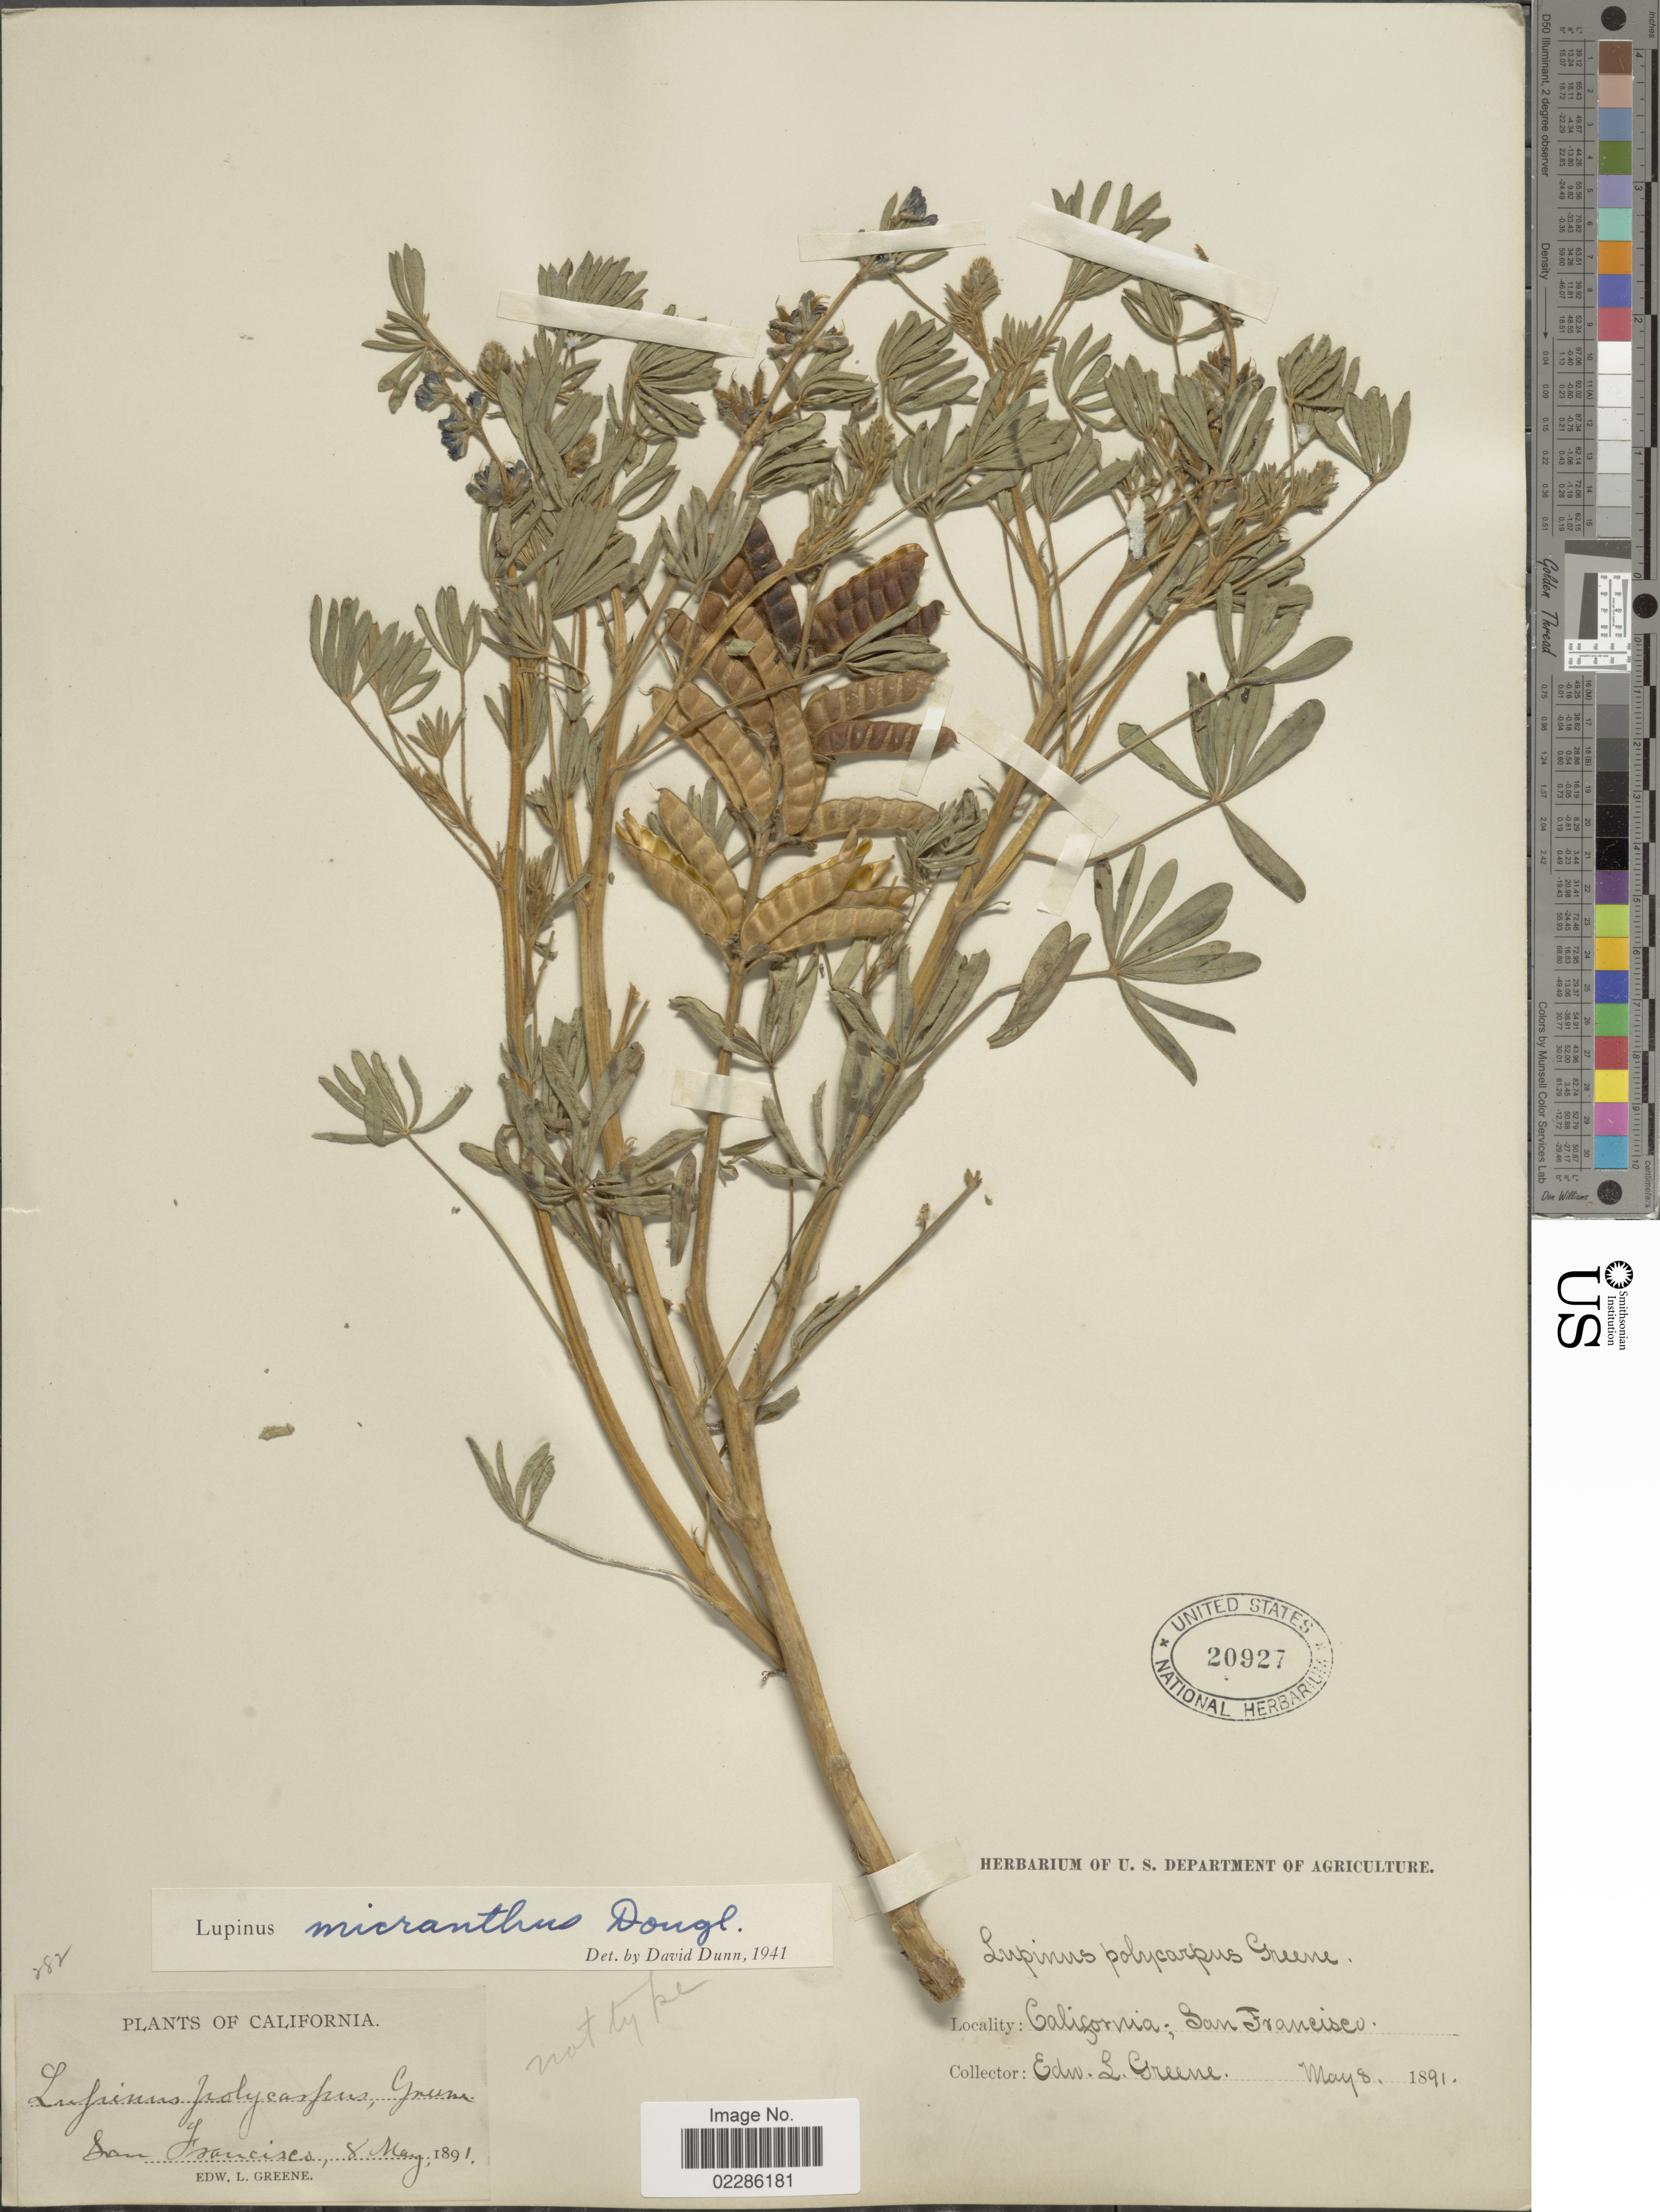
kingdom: Plantae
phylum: Tracheophyta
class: Magnoliopsida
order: Fabales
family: Fabaceae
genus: Lupinus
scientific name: Lupinus micranthus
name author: Douglas ex Lindl.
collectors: E. L. Greene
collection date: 1891-05-08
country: United States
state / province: California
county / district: San Francisco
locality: San Francisco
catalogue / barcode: US 20927